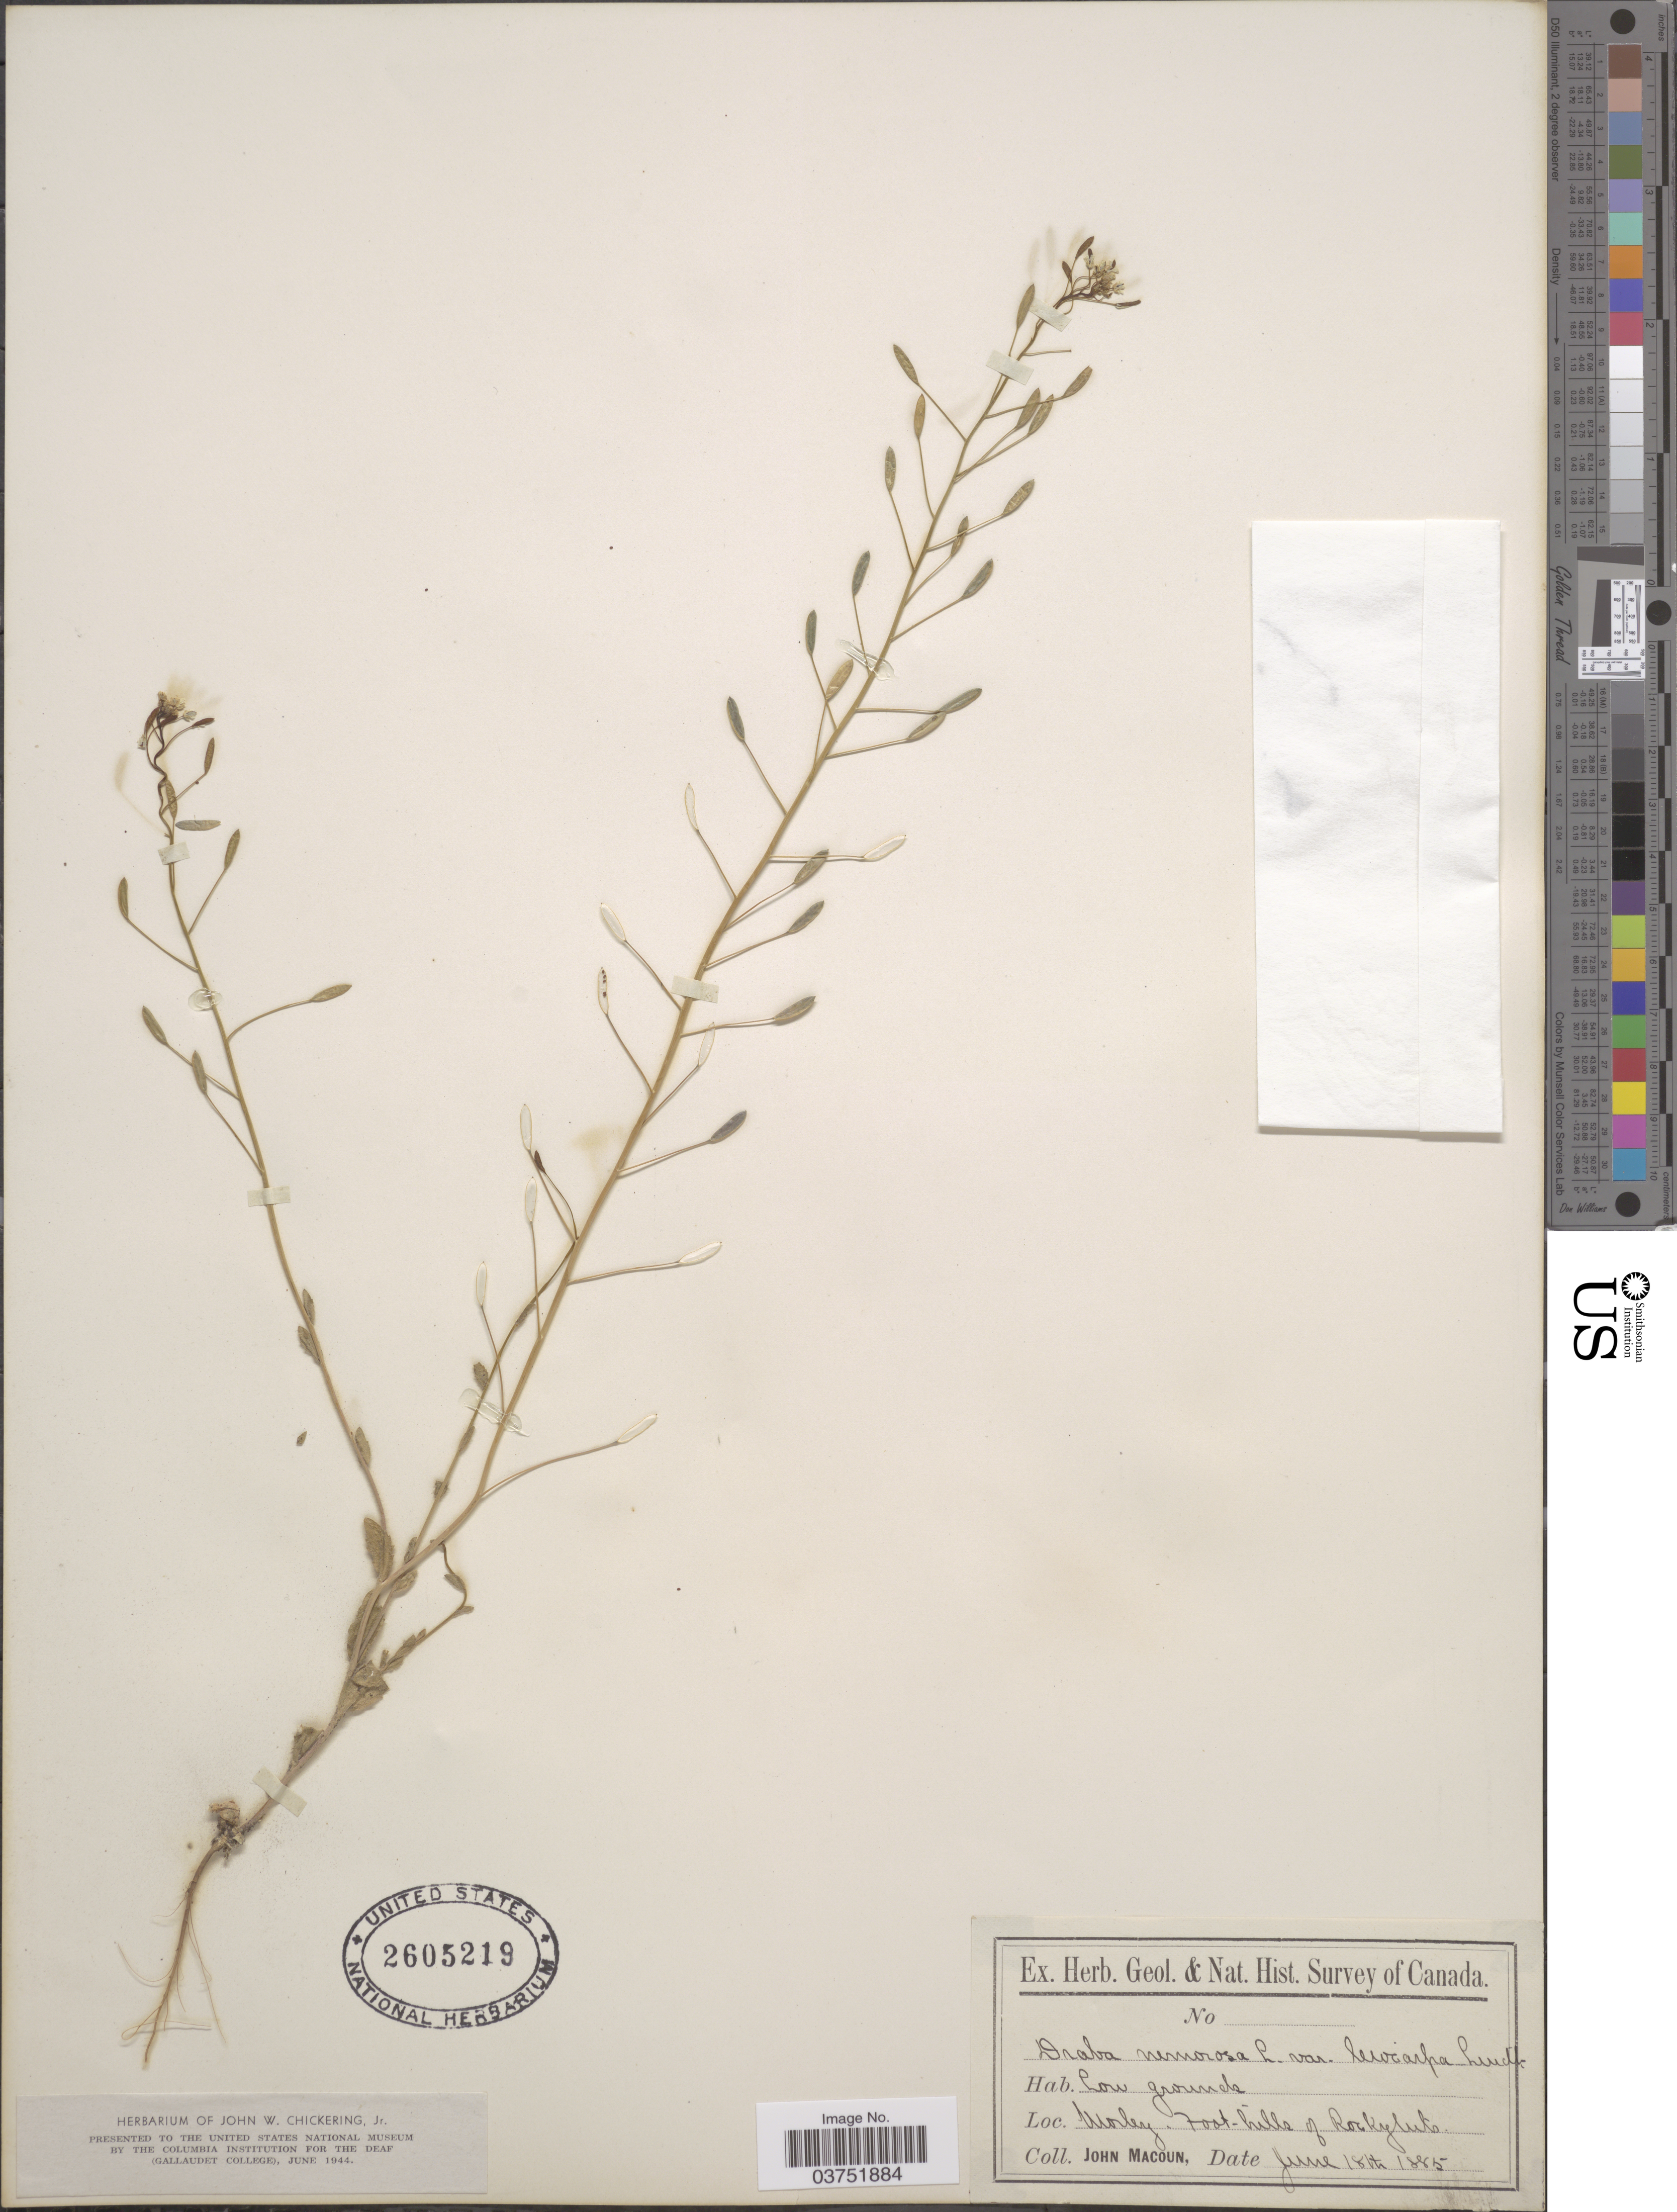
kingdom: Plantae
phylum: Tracheophyta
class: Magnoliopsida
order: Brassicales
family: Brassicaceae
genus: Draba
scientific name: Draba nemorosa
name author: L.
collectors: J. Macoun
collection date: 1885-06-18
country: Canada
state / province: Alberta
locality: Morley. Foot-hills of Rocky Mts.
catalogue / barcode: US 2605219